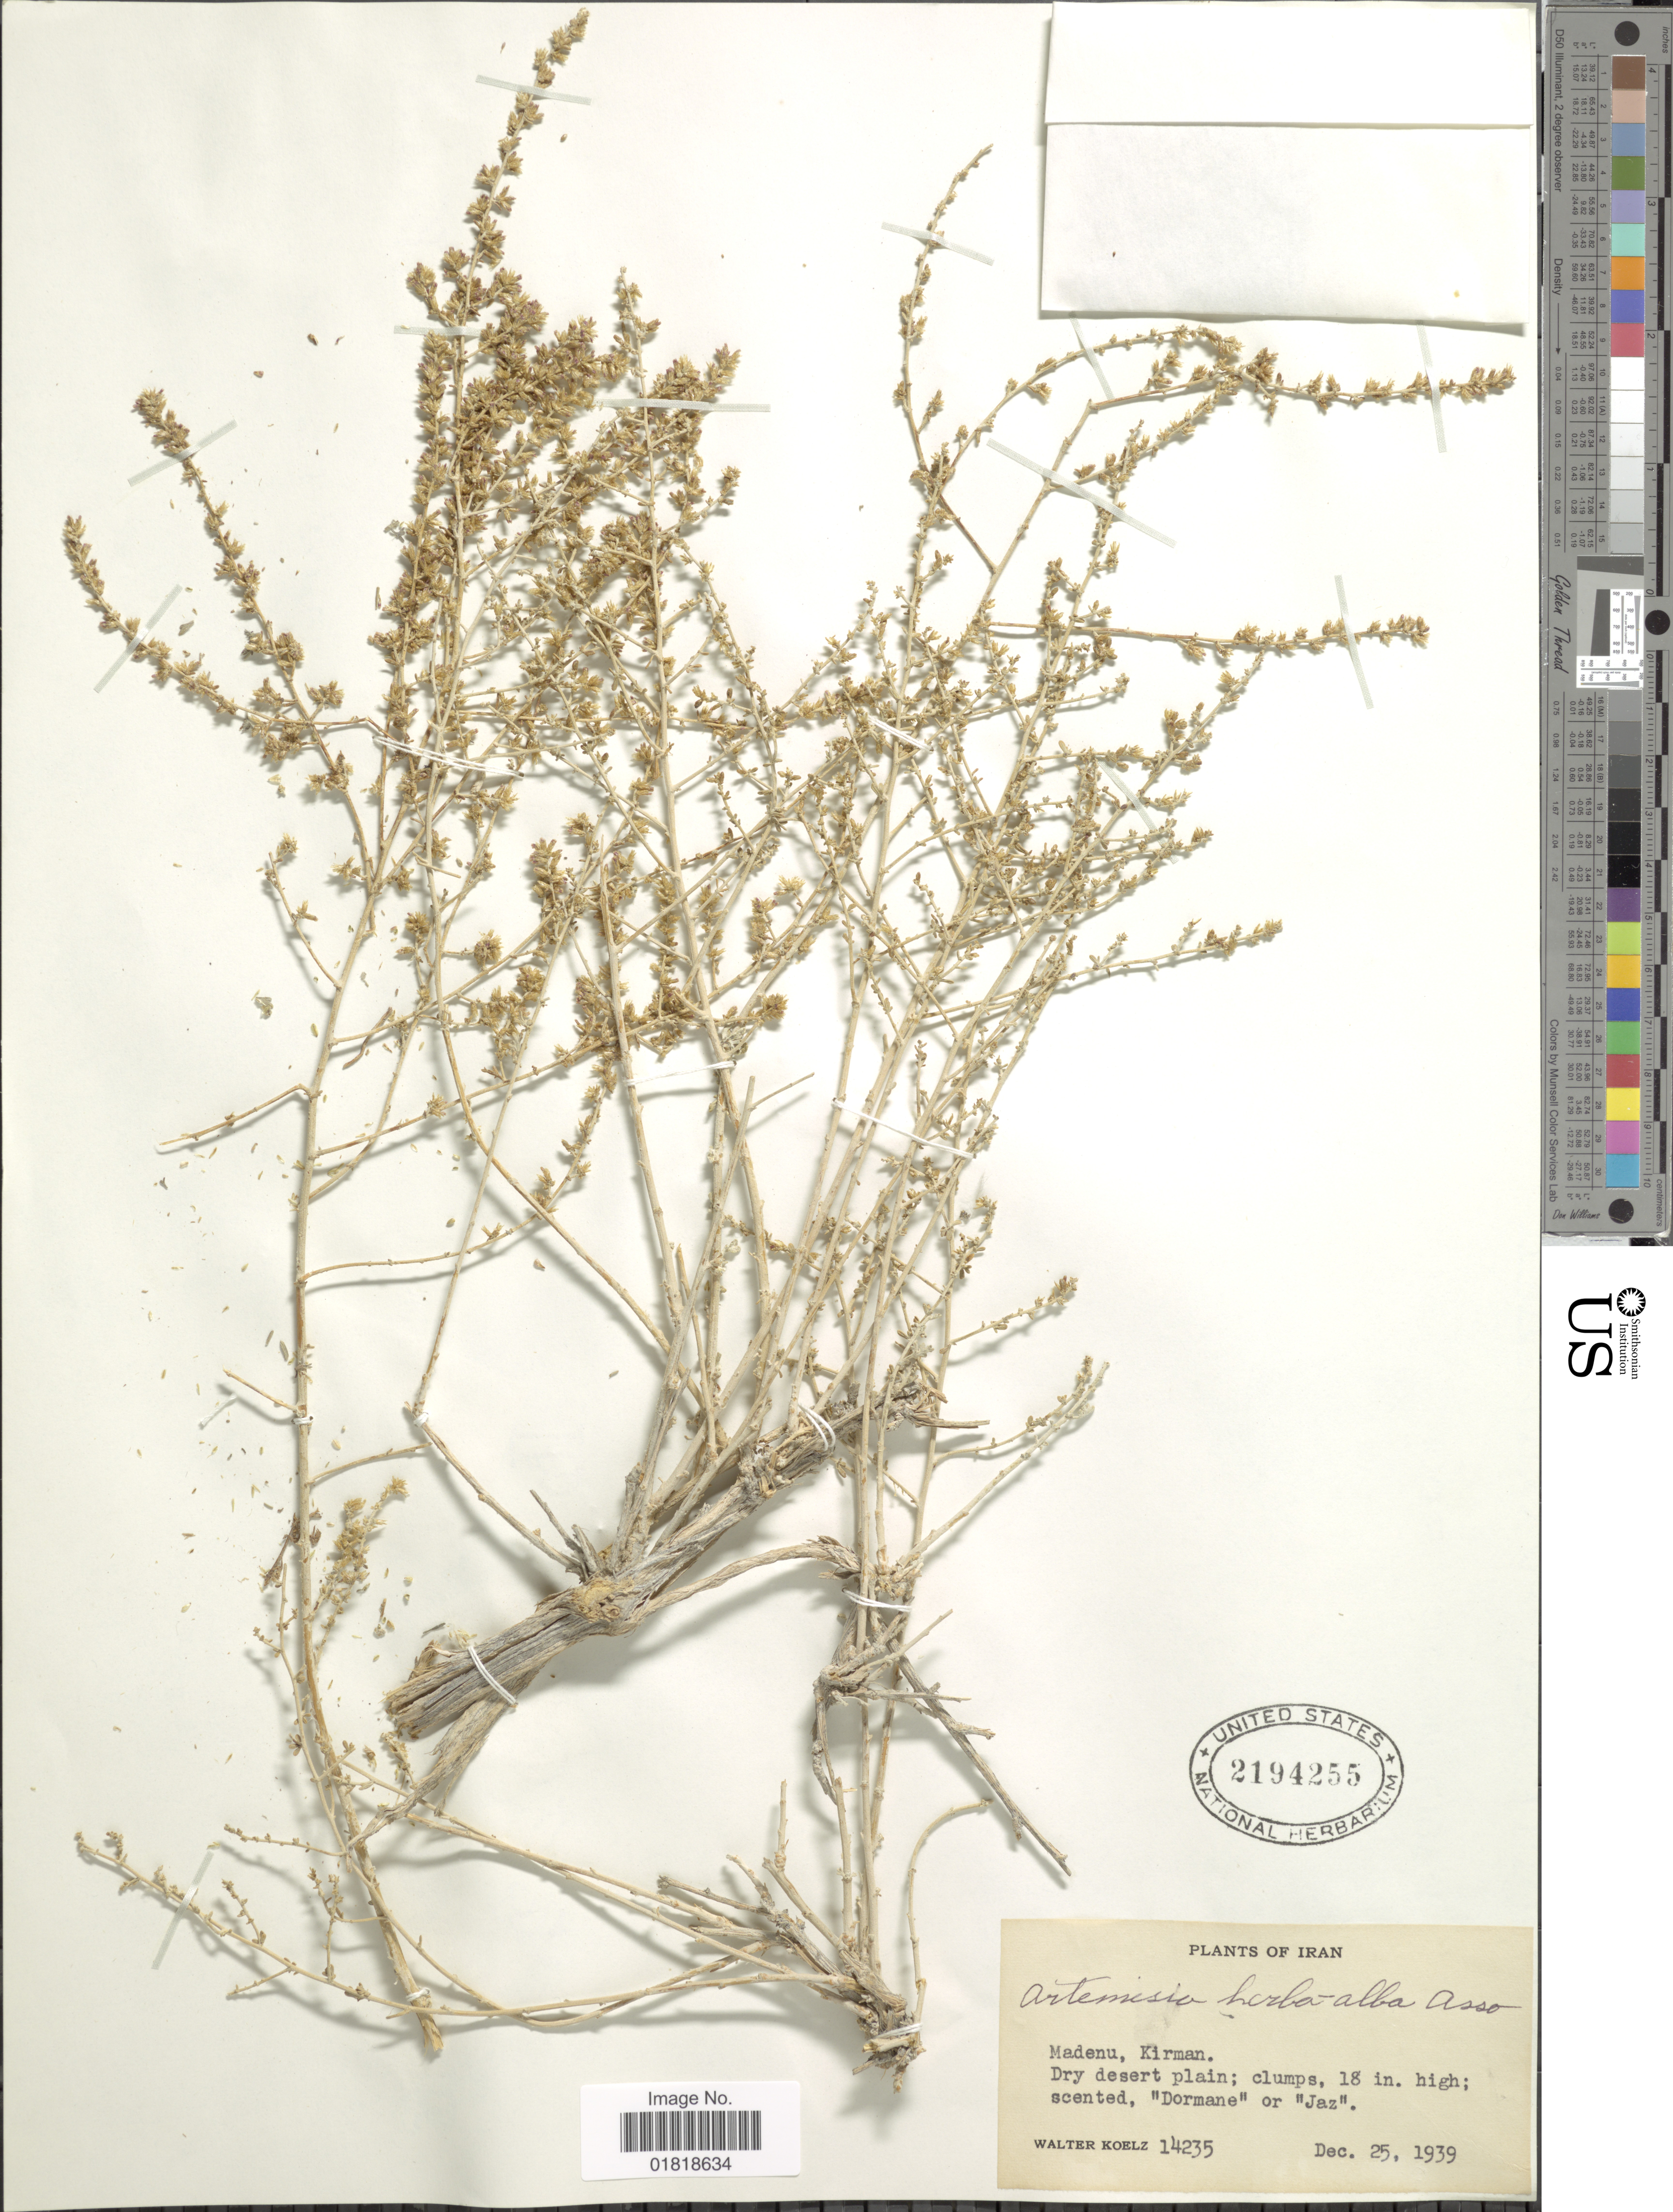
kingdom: Plantae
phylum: Tracheophyta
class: Magnoliopsida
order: Asterales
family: Asteraceae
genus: Artemisia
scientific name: Artemisia herba-alba asso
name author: Asso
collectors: W. N. Koelz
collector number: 14235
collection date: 1939-12-25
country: Iran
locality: Madenu, Kirman, dry desert plain, "Dormane" or "Jaz"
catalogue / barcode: US 2194255